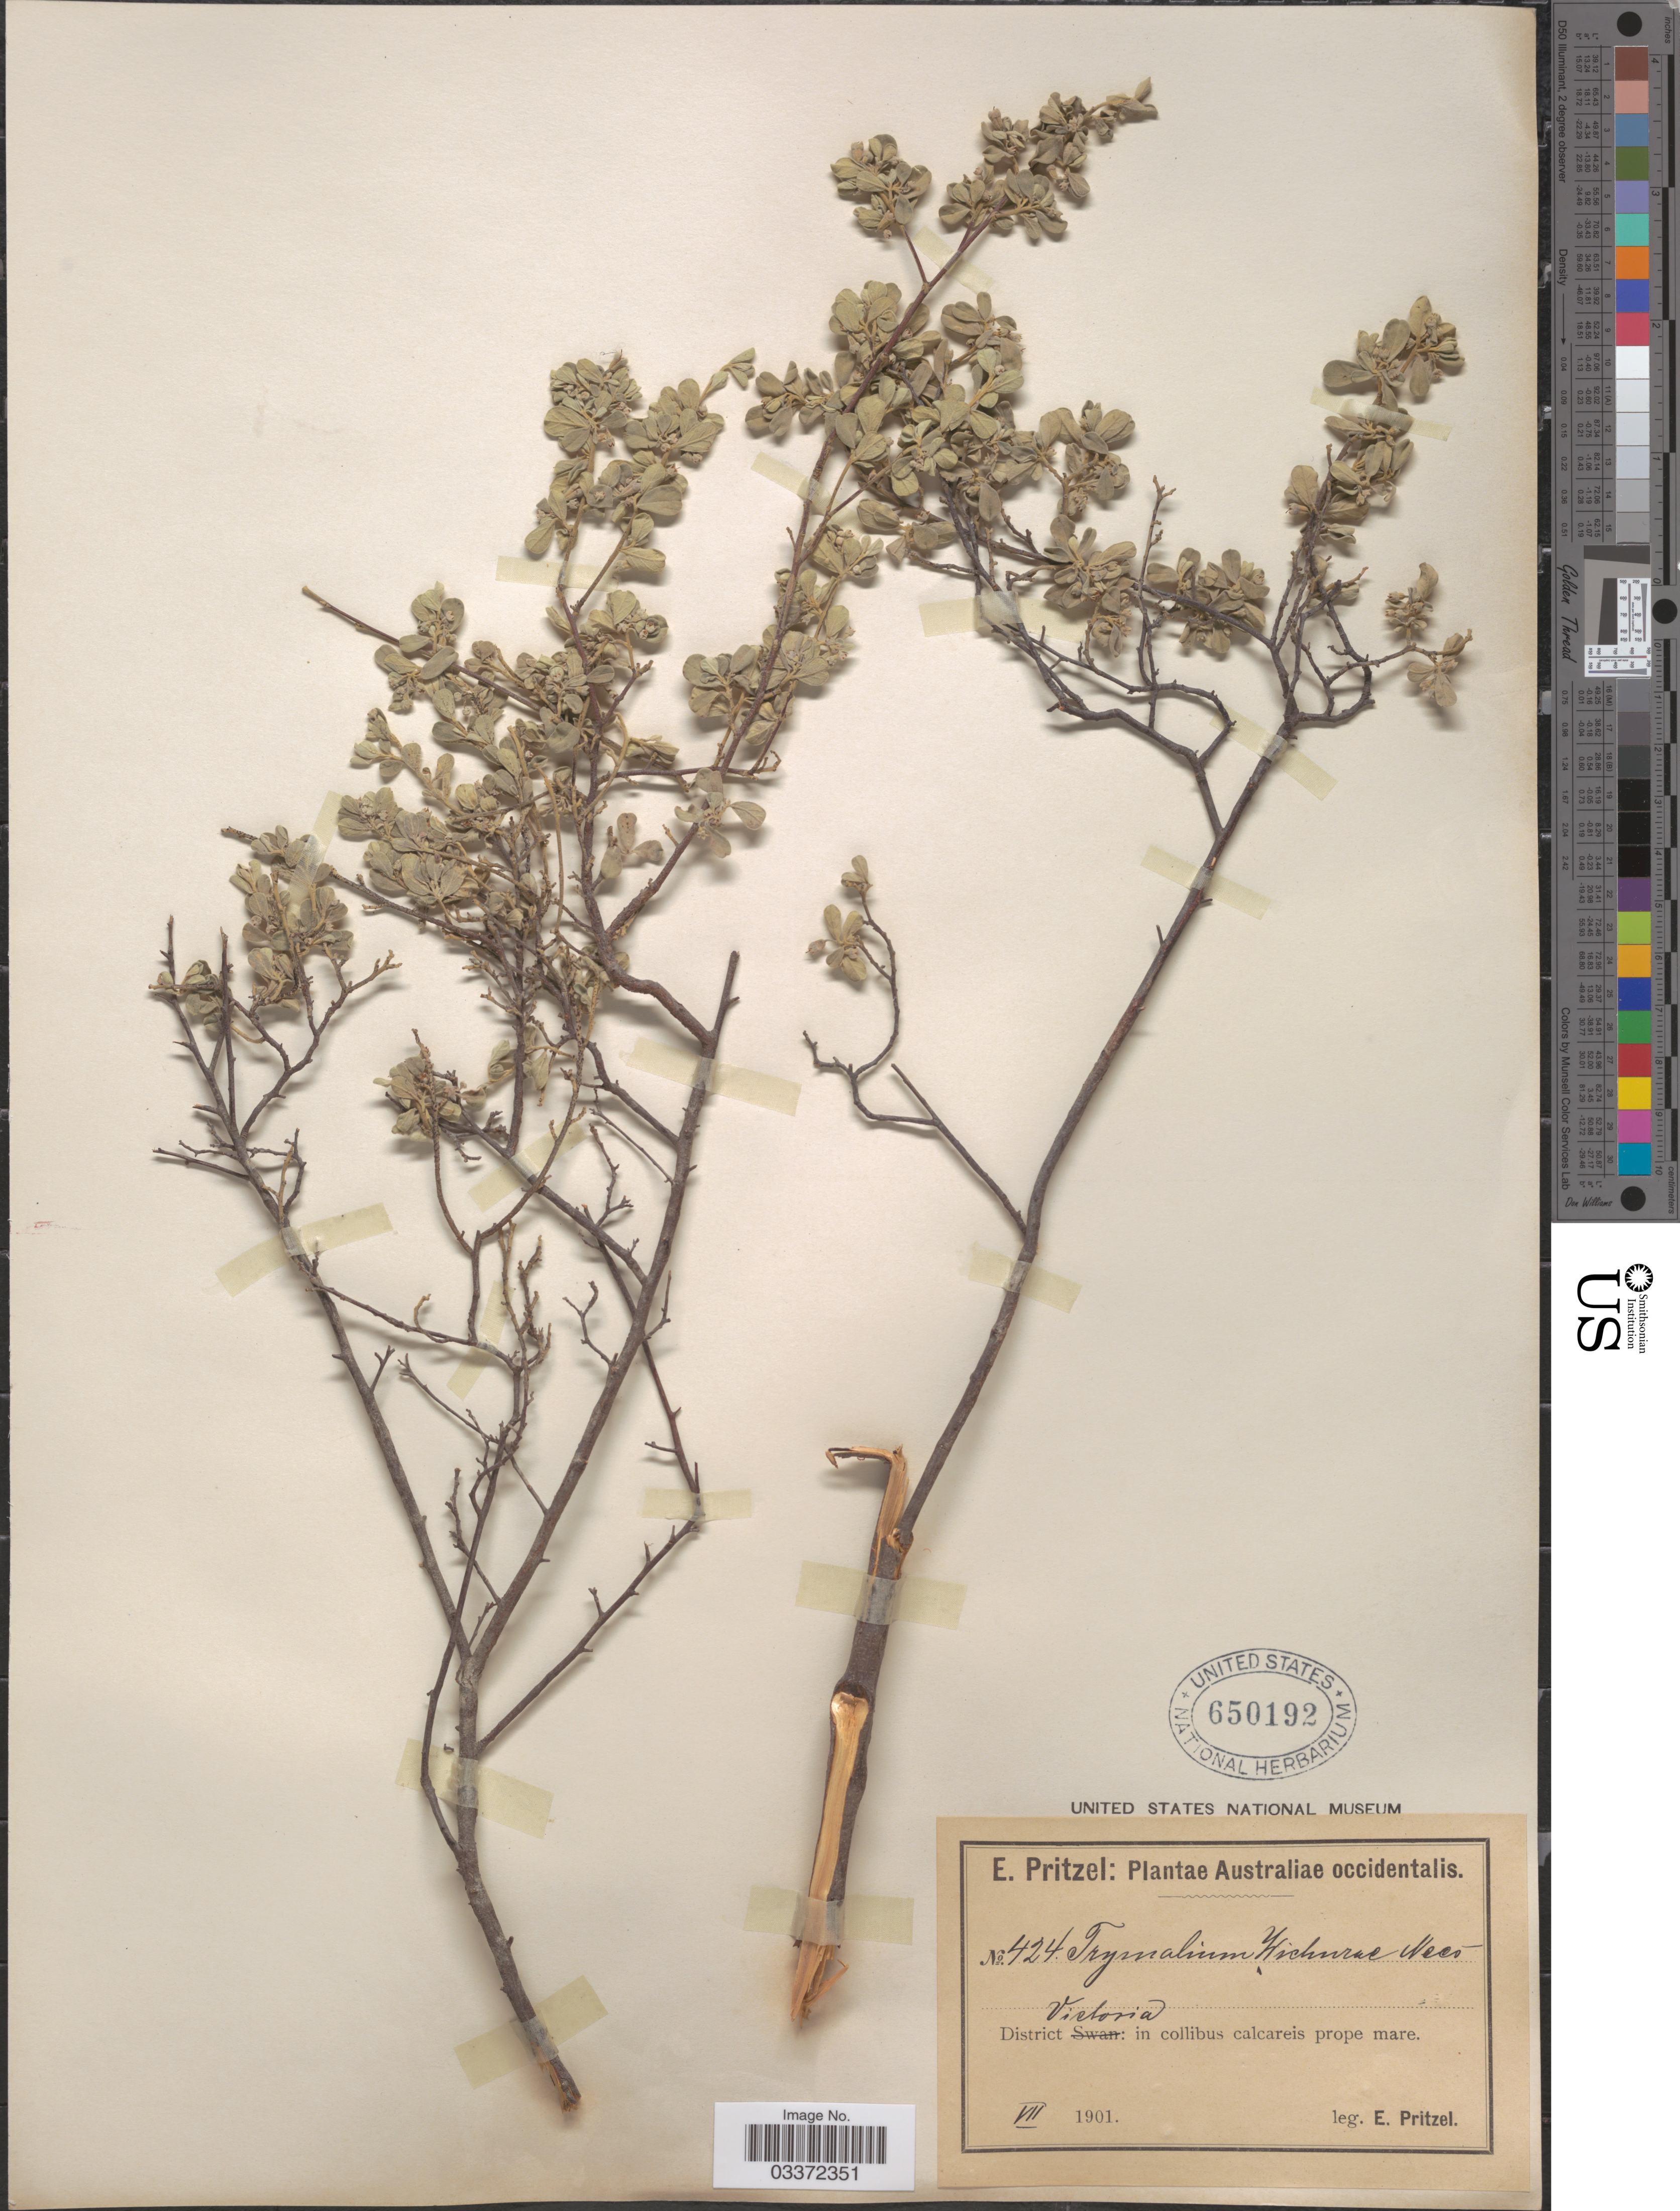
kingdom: Plantae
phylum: Tracheophyta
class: Magnoliopsida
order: Rosales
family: Rhamnaceae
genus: Polianthion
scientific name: Polianthion wichurae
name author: (Nees ex Reissek) K.R.Thiele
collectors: E. G. Pritzel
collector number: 424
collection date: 1901-07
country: Australia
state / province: Victoria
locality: Australiae occidentalis, District Victoria: in collibus calcareis prope mare.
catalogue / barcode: US 650192